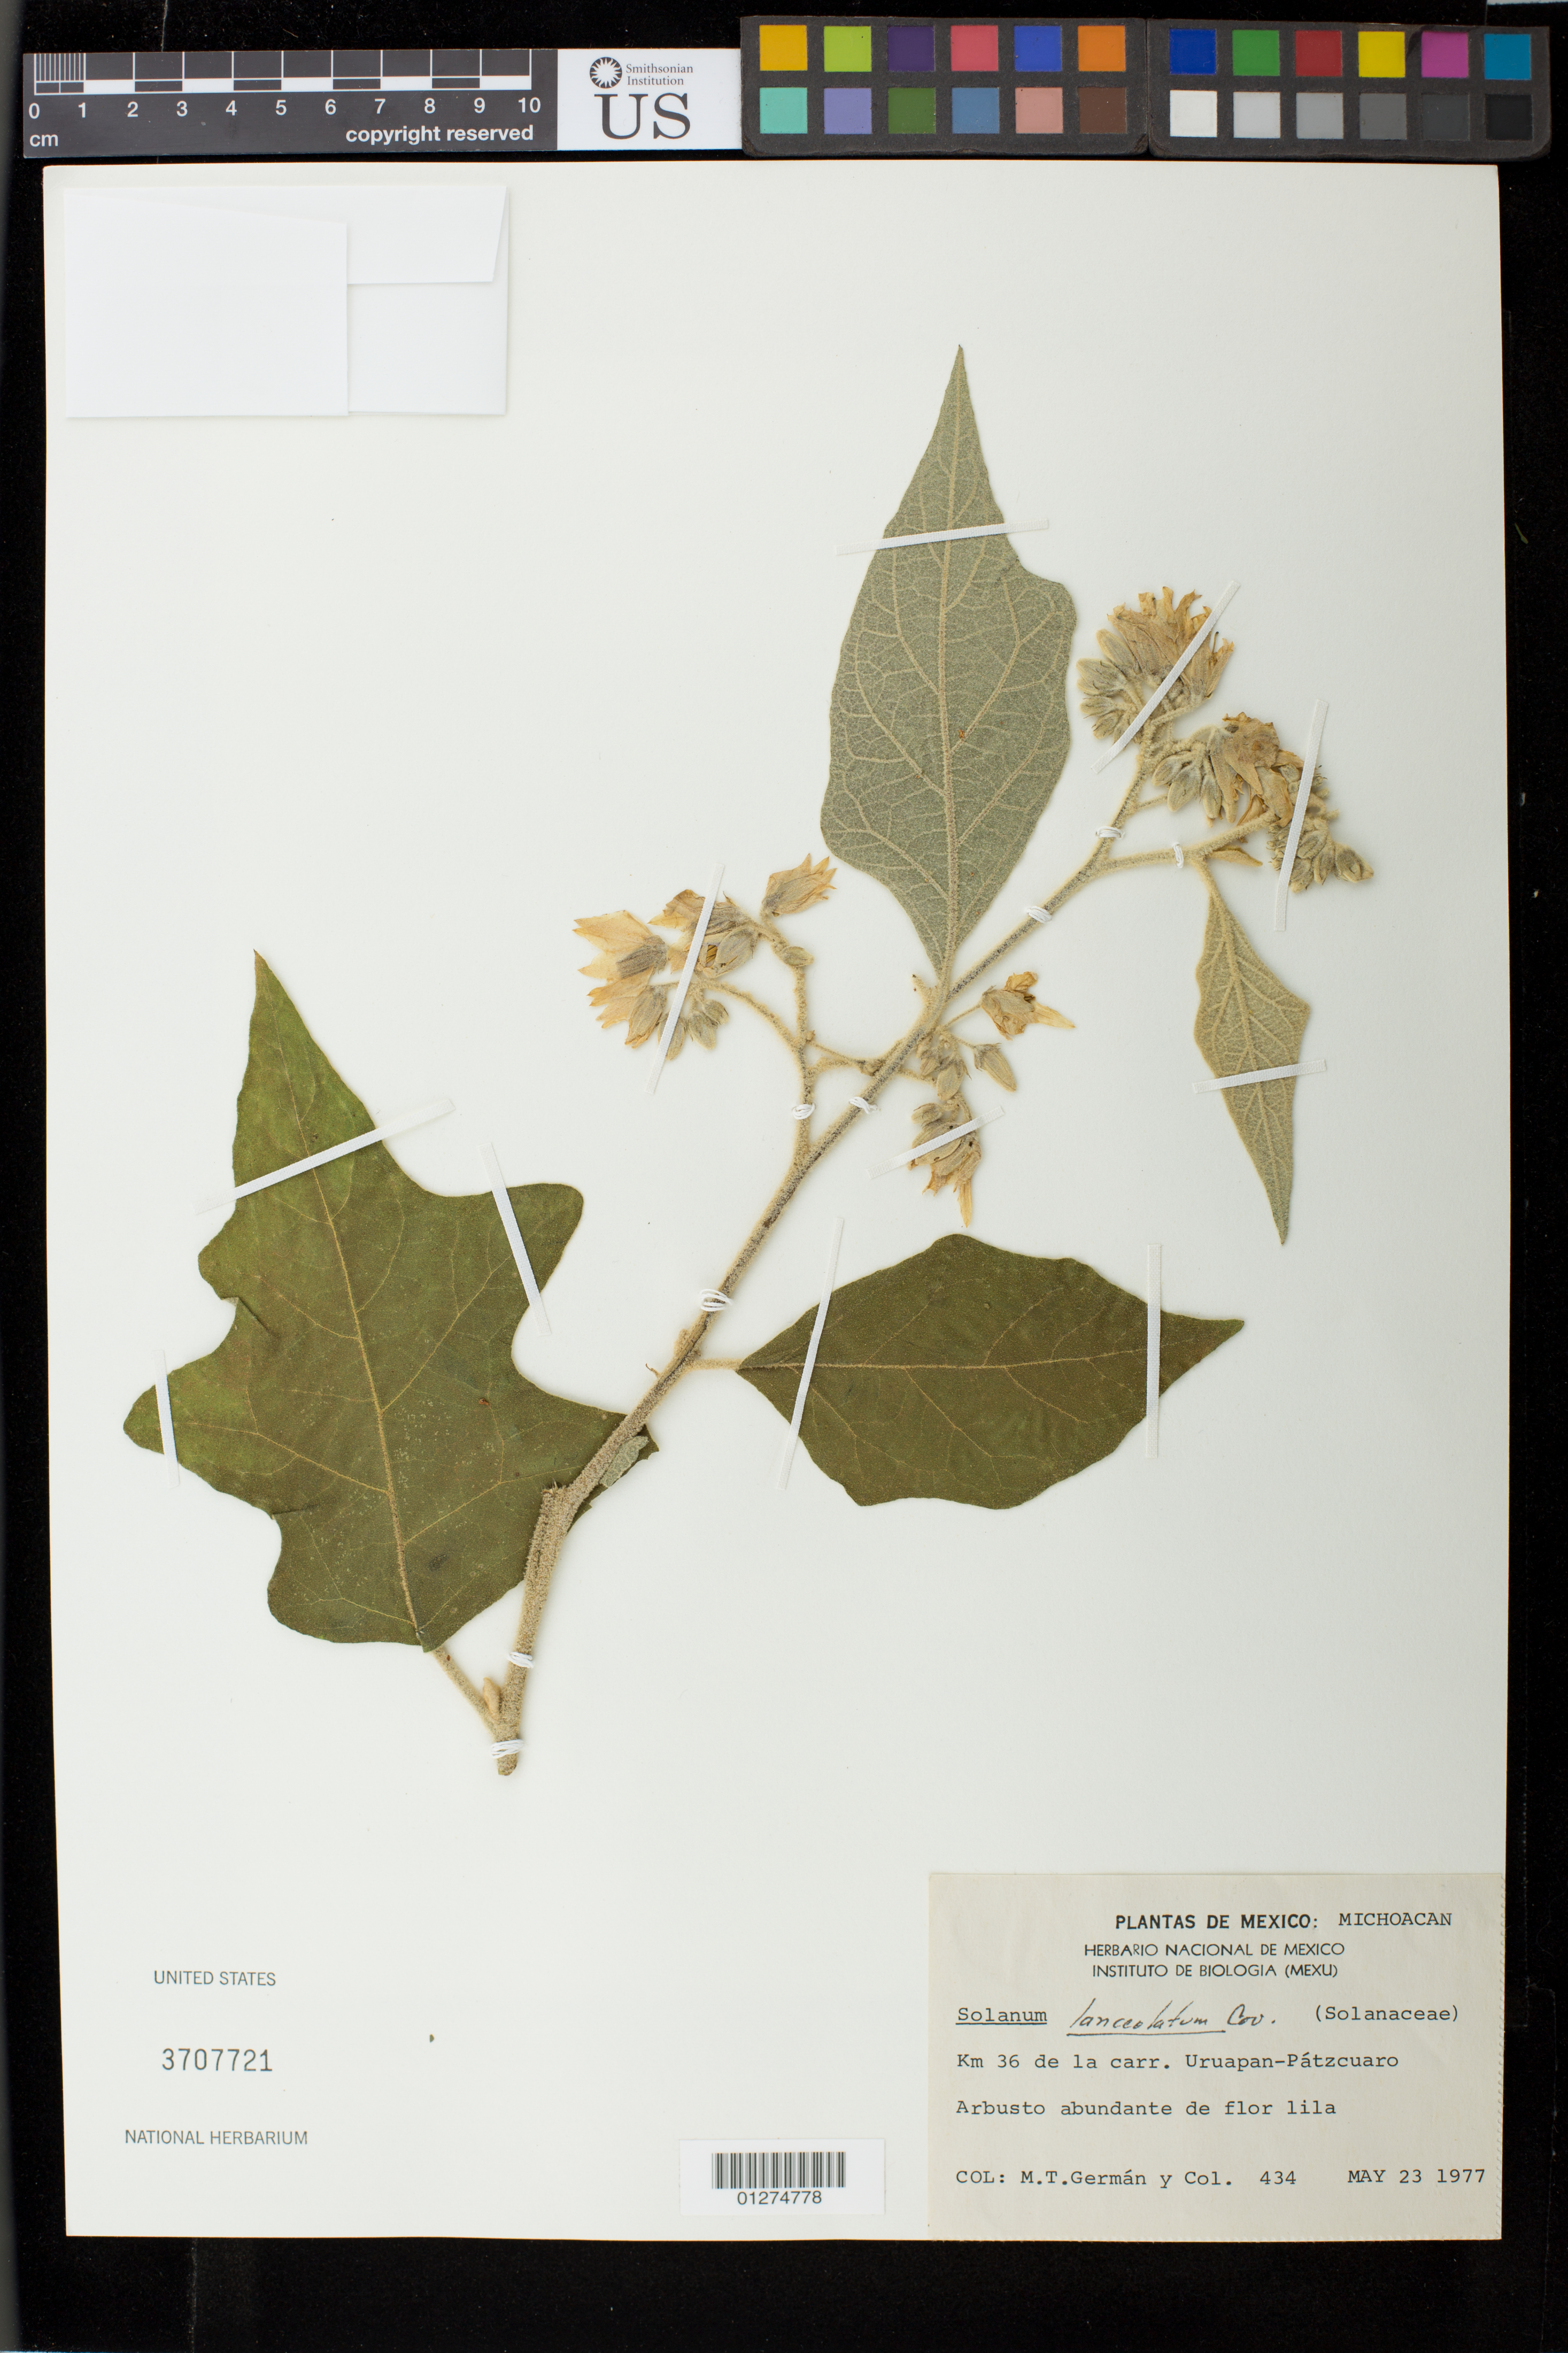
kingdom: Plantae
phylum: Tracheophyta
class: Magnoliopsida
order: Solanales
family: Solanaceae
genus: Solanum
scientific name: Solanum lanceolatum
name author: Cav.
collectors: M. T. Germán et al.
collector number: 434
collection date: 1977-05-23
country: Mexico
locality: Km 36 de la carr. Uruapan-Pátzcuaro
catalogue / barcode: US 3707721